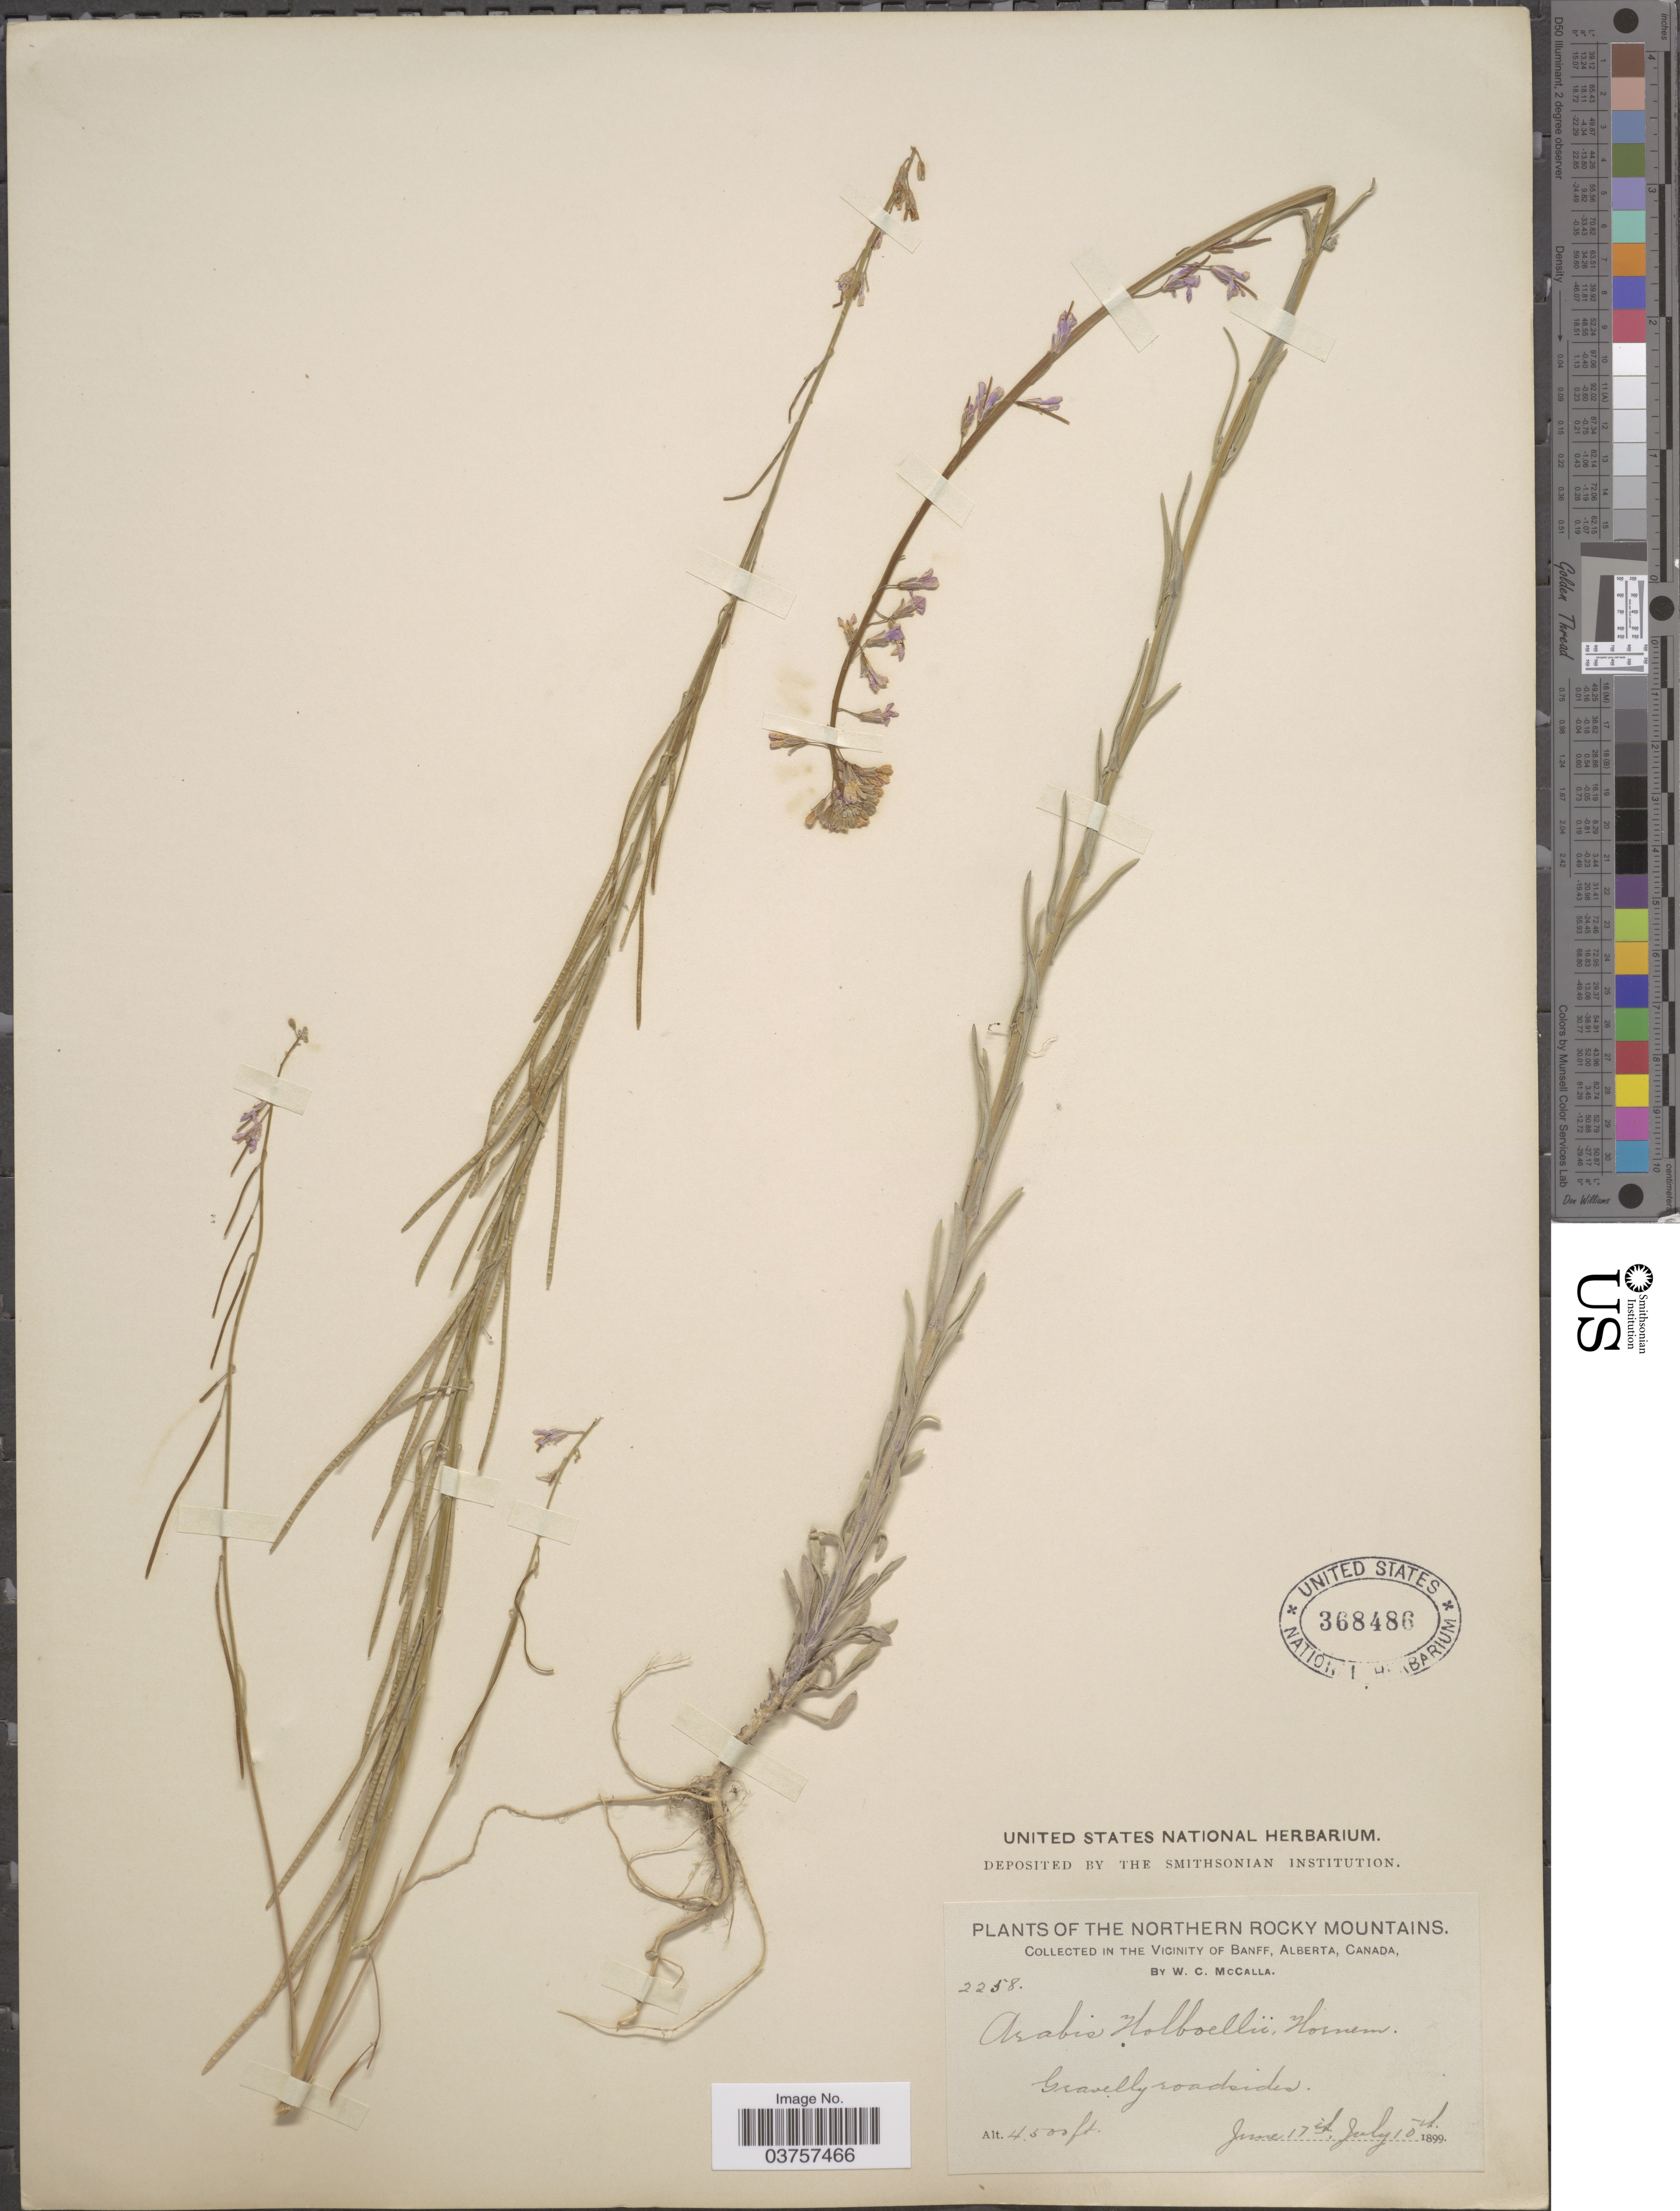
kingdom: Plantae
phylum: Tracheophyta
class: Magnoliopsida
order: Brassicales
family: Brassicaceae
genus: Arabis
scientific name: Arabis holboellii var. retrofracta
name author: Rydb.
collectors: W. McCalla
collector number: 2258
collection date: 1899-06-17/1899-07-10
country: Canada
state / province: Alberta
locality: The Northern Rocky Mountains. In the Vicinity of Banff.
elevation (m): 1372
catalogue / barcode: US 368486